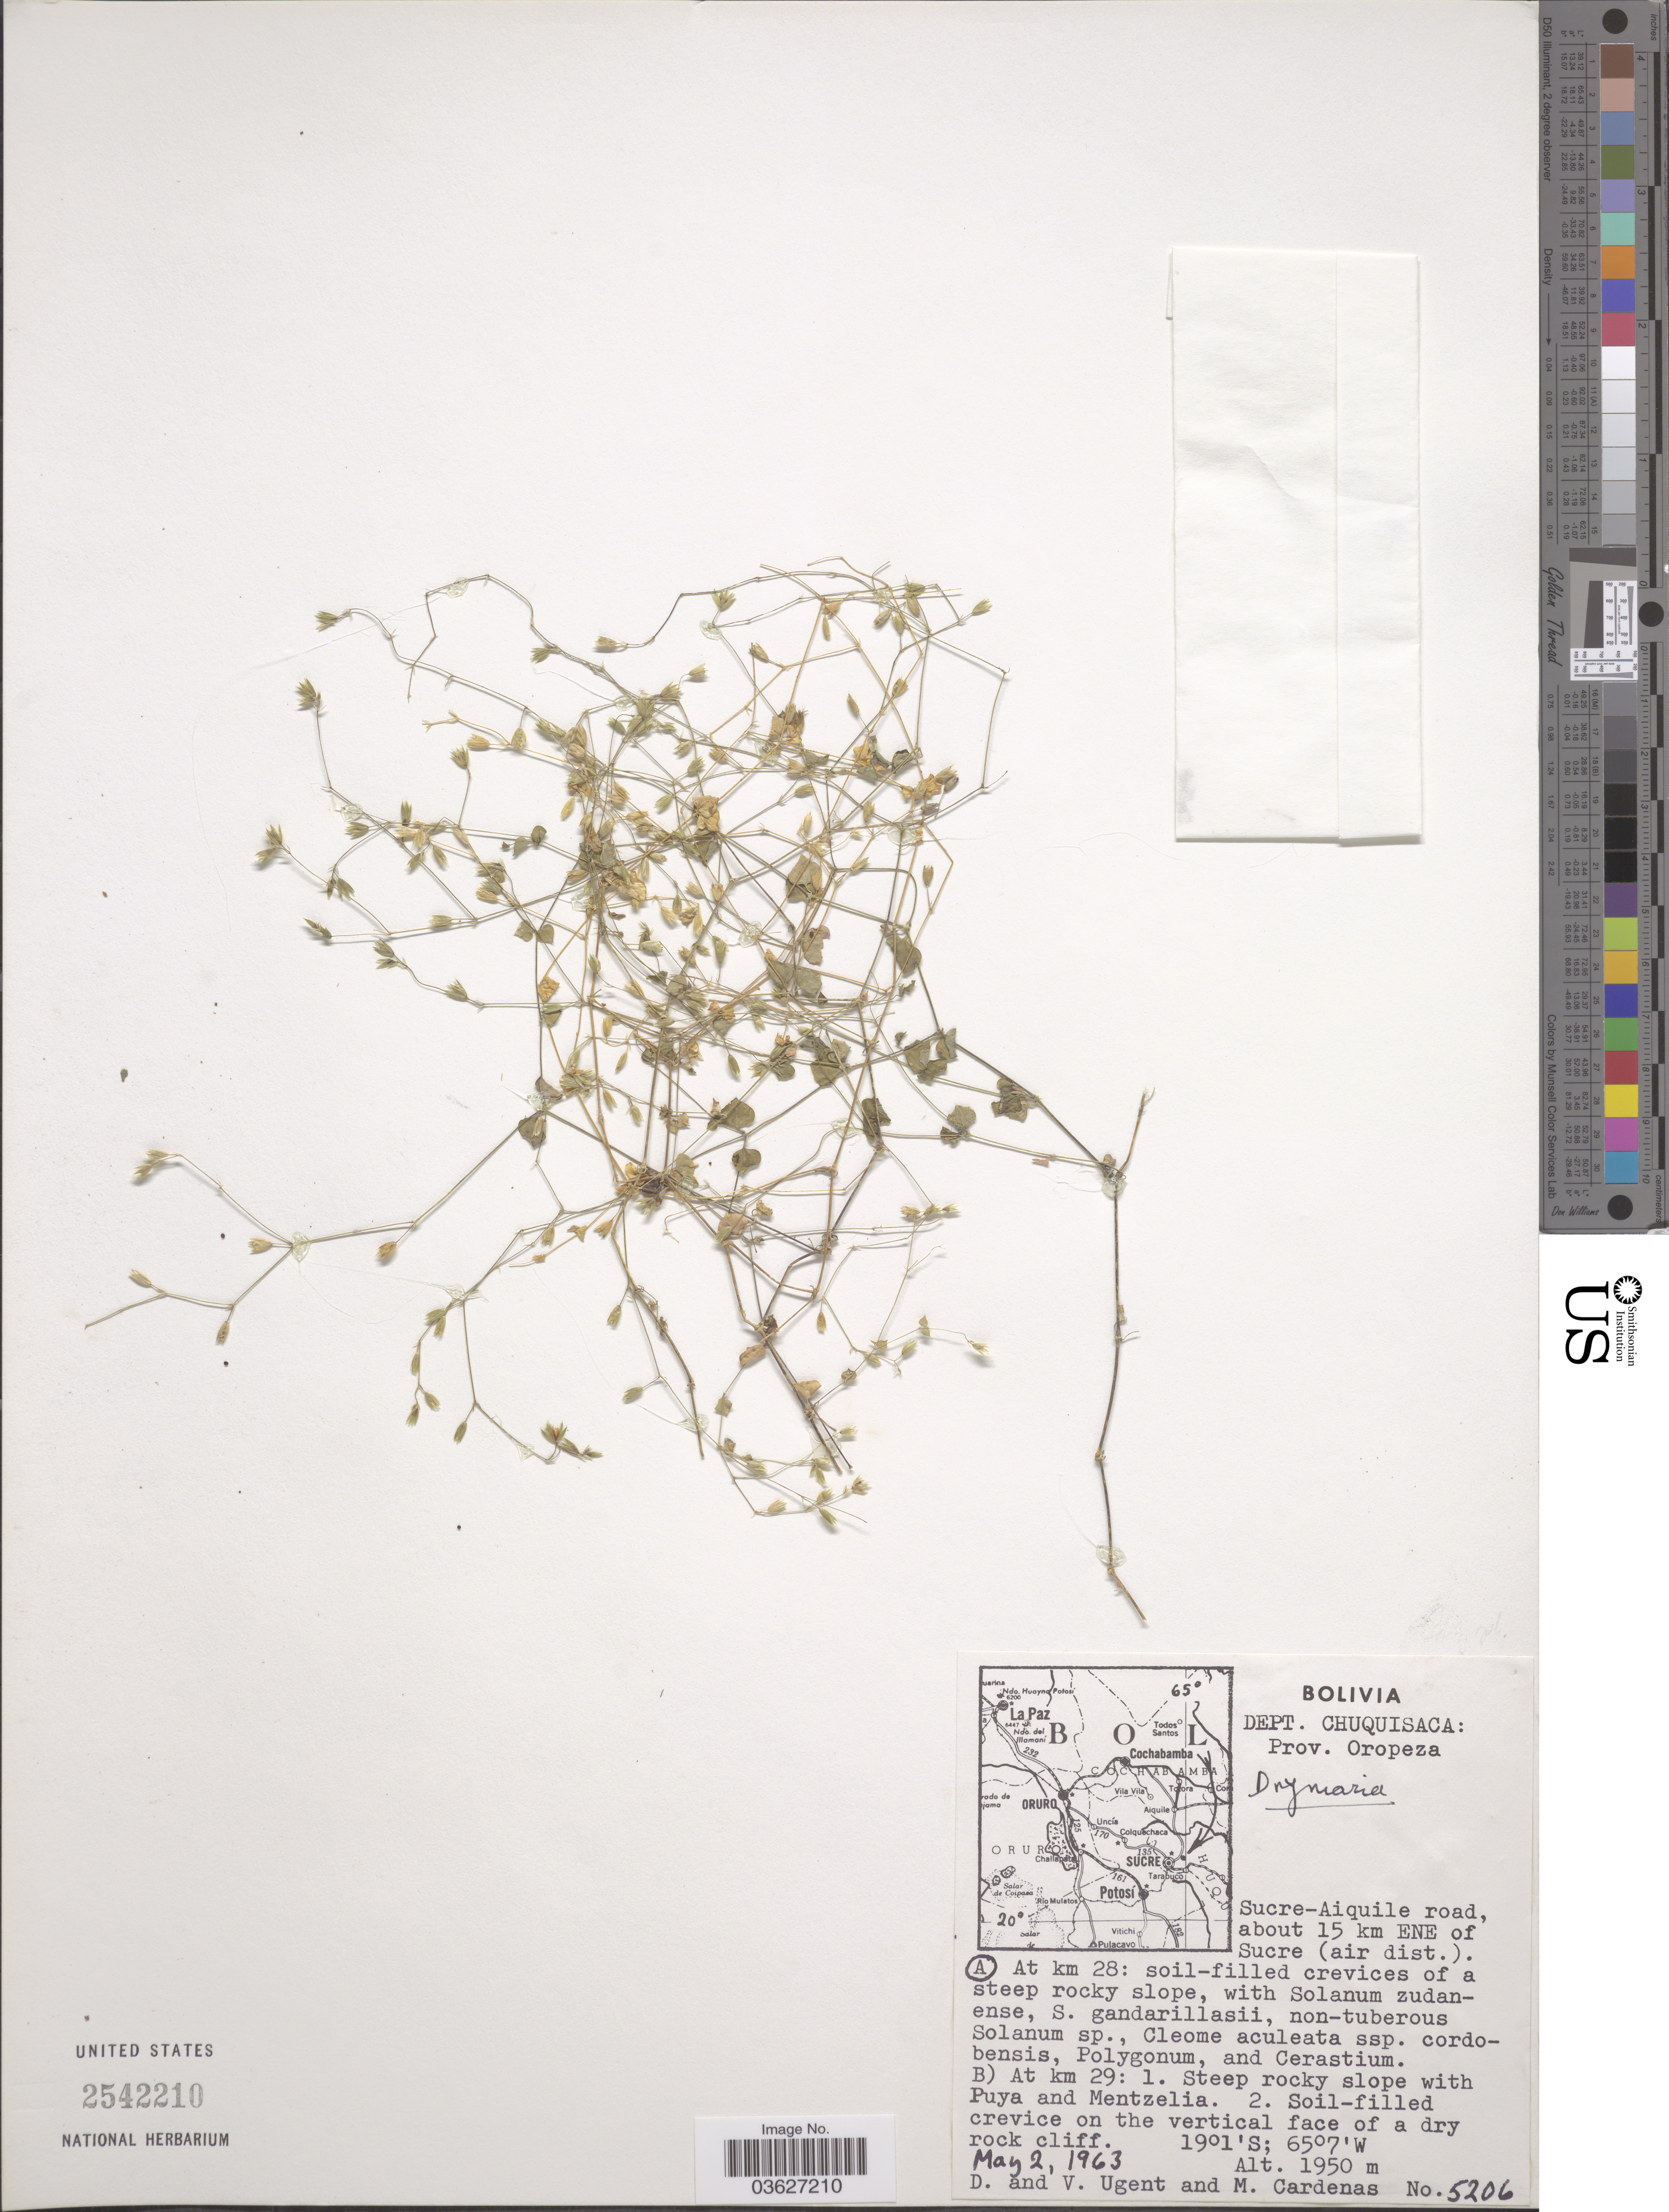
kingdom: Plantae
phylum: Tracheophyta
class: Magnoliopsida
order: Caryophyllales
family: Caryophyllaceae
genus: Drymaria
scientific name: Drymaria sp.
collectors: D. Ugent, V. Ugent & M. Cárdenas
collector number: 5206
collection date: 1963-05-02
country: Bolivia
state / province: Chuquisaca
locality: Dept. Chuquisaca: Prov. Oropeza. Sucre-Aiquile road, about 15 km ENE of Sucre (air dist.). At km 28.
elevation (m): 1950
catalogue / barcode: US 2542210